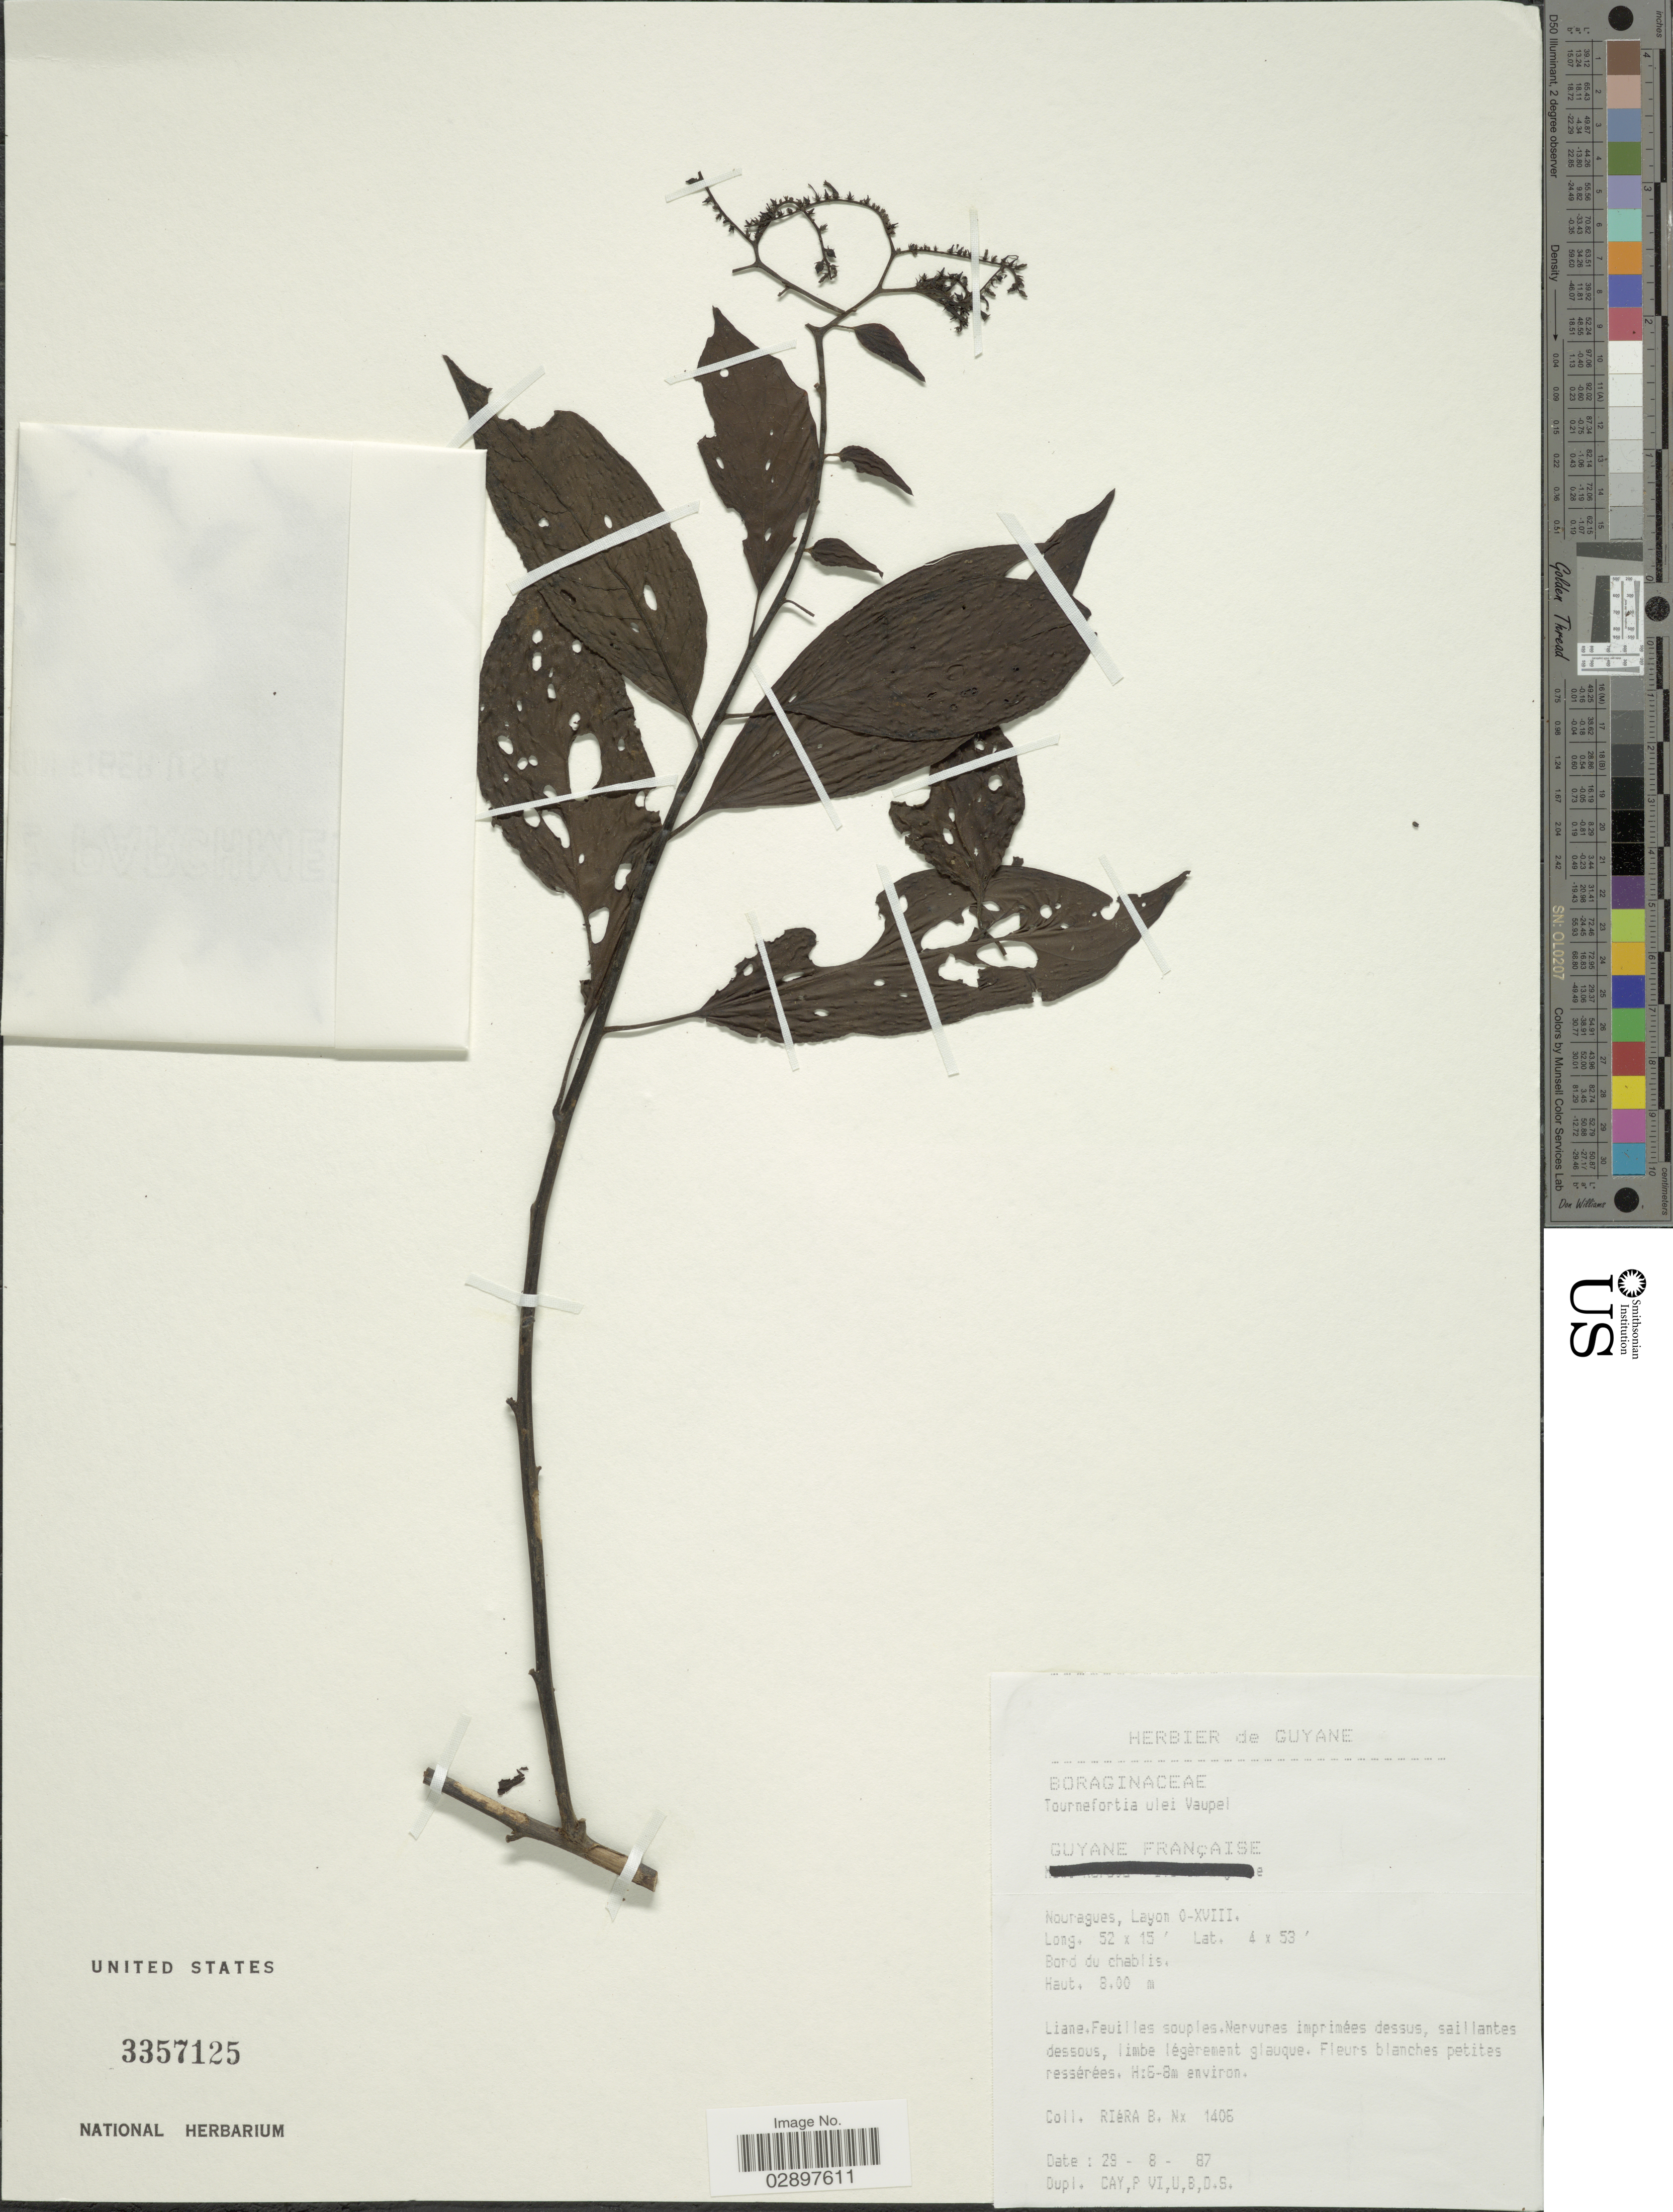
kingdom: Plantae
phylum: Tracheophyta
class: Magnoliopsida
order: Boraginales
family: Heliotropiaceae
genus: Tournefortia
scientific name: Tournefortia ulei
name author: Vaupel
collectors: B. Riéra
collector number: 1406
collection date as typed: Transcribed d/m/y: 28/8/87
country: French Guiana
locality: Guyane Française. Nouragues, Layon 0-XVIII.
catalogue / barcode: US 3357125